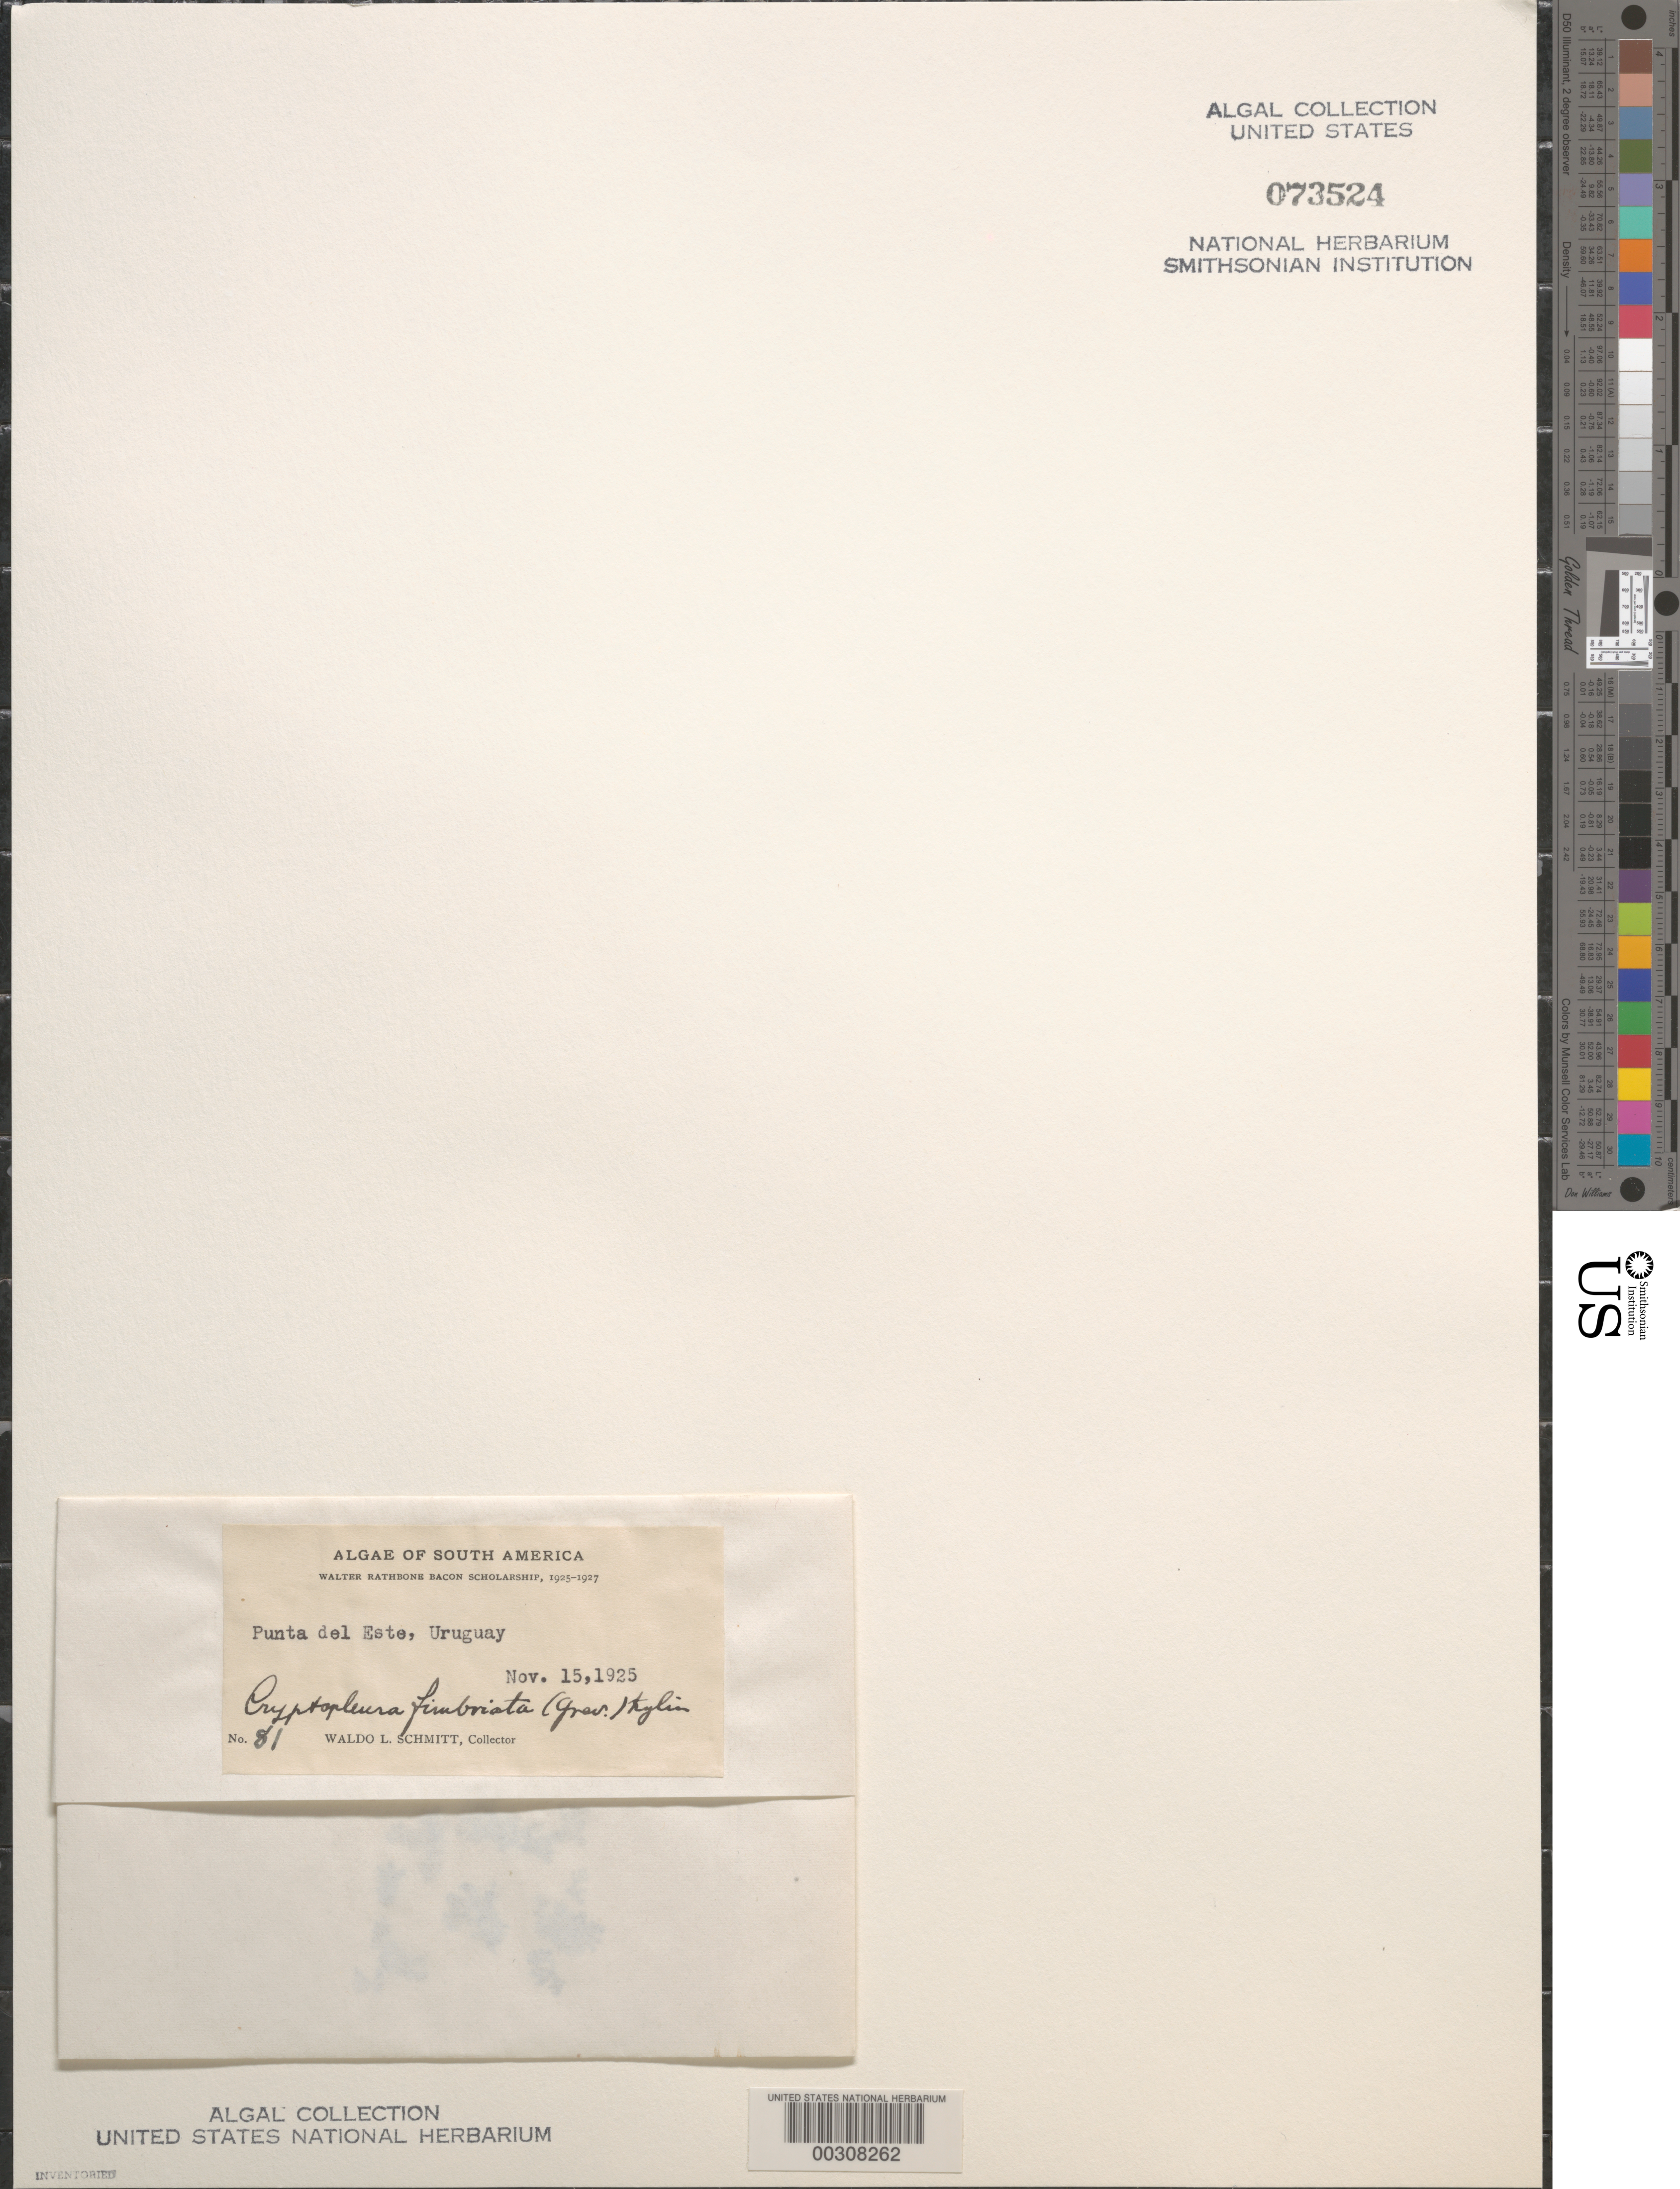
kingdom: Plantae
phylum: Rhodophyta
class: Florideophyceae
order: Ceramiales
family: Delesseriaceae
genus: Cryptopleura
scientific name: Cryptopleura ramosa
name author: (Huds.) L.M. Newton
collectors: W. L. Schmitt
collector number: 81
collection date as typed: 15 Nov 1925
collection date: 1925-11-15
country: Uruguay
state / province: Maldonado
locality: Punta del Este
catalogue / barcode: US 73524